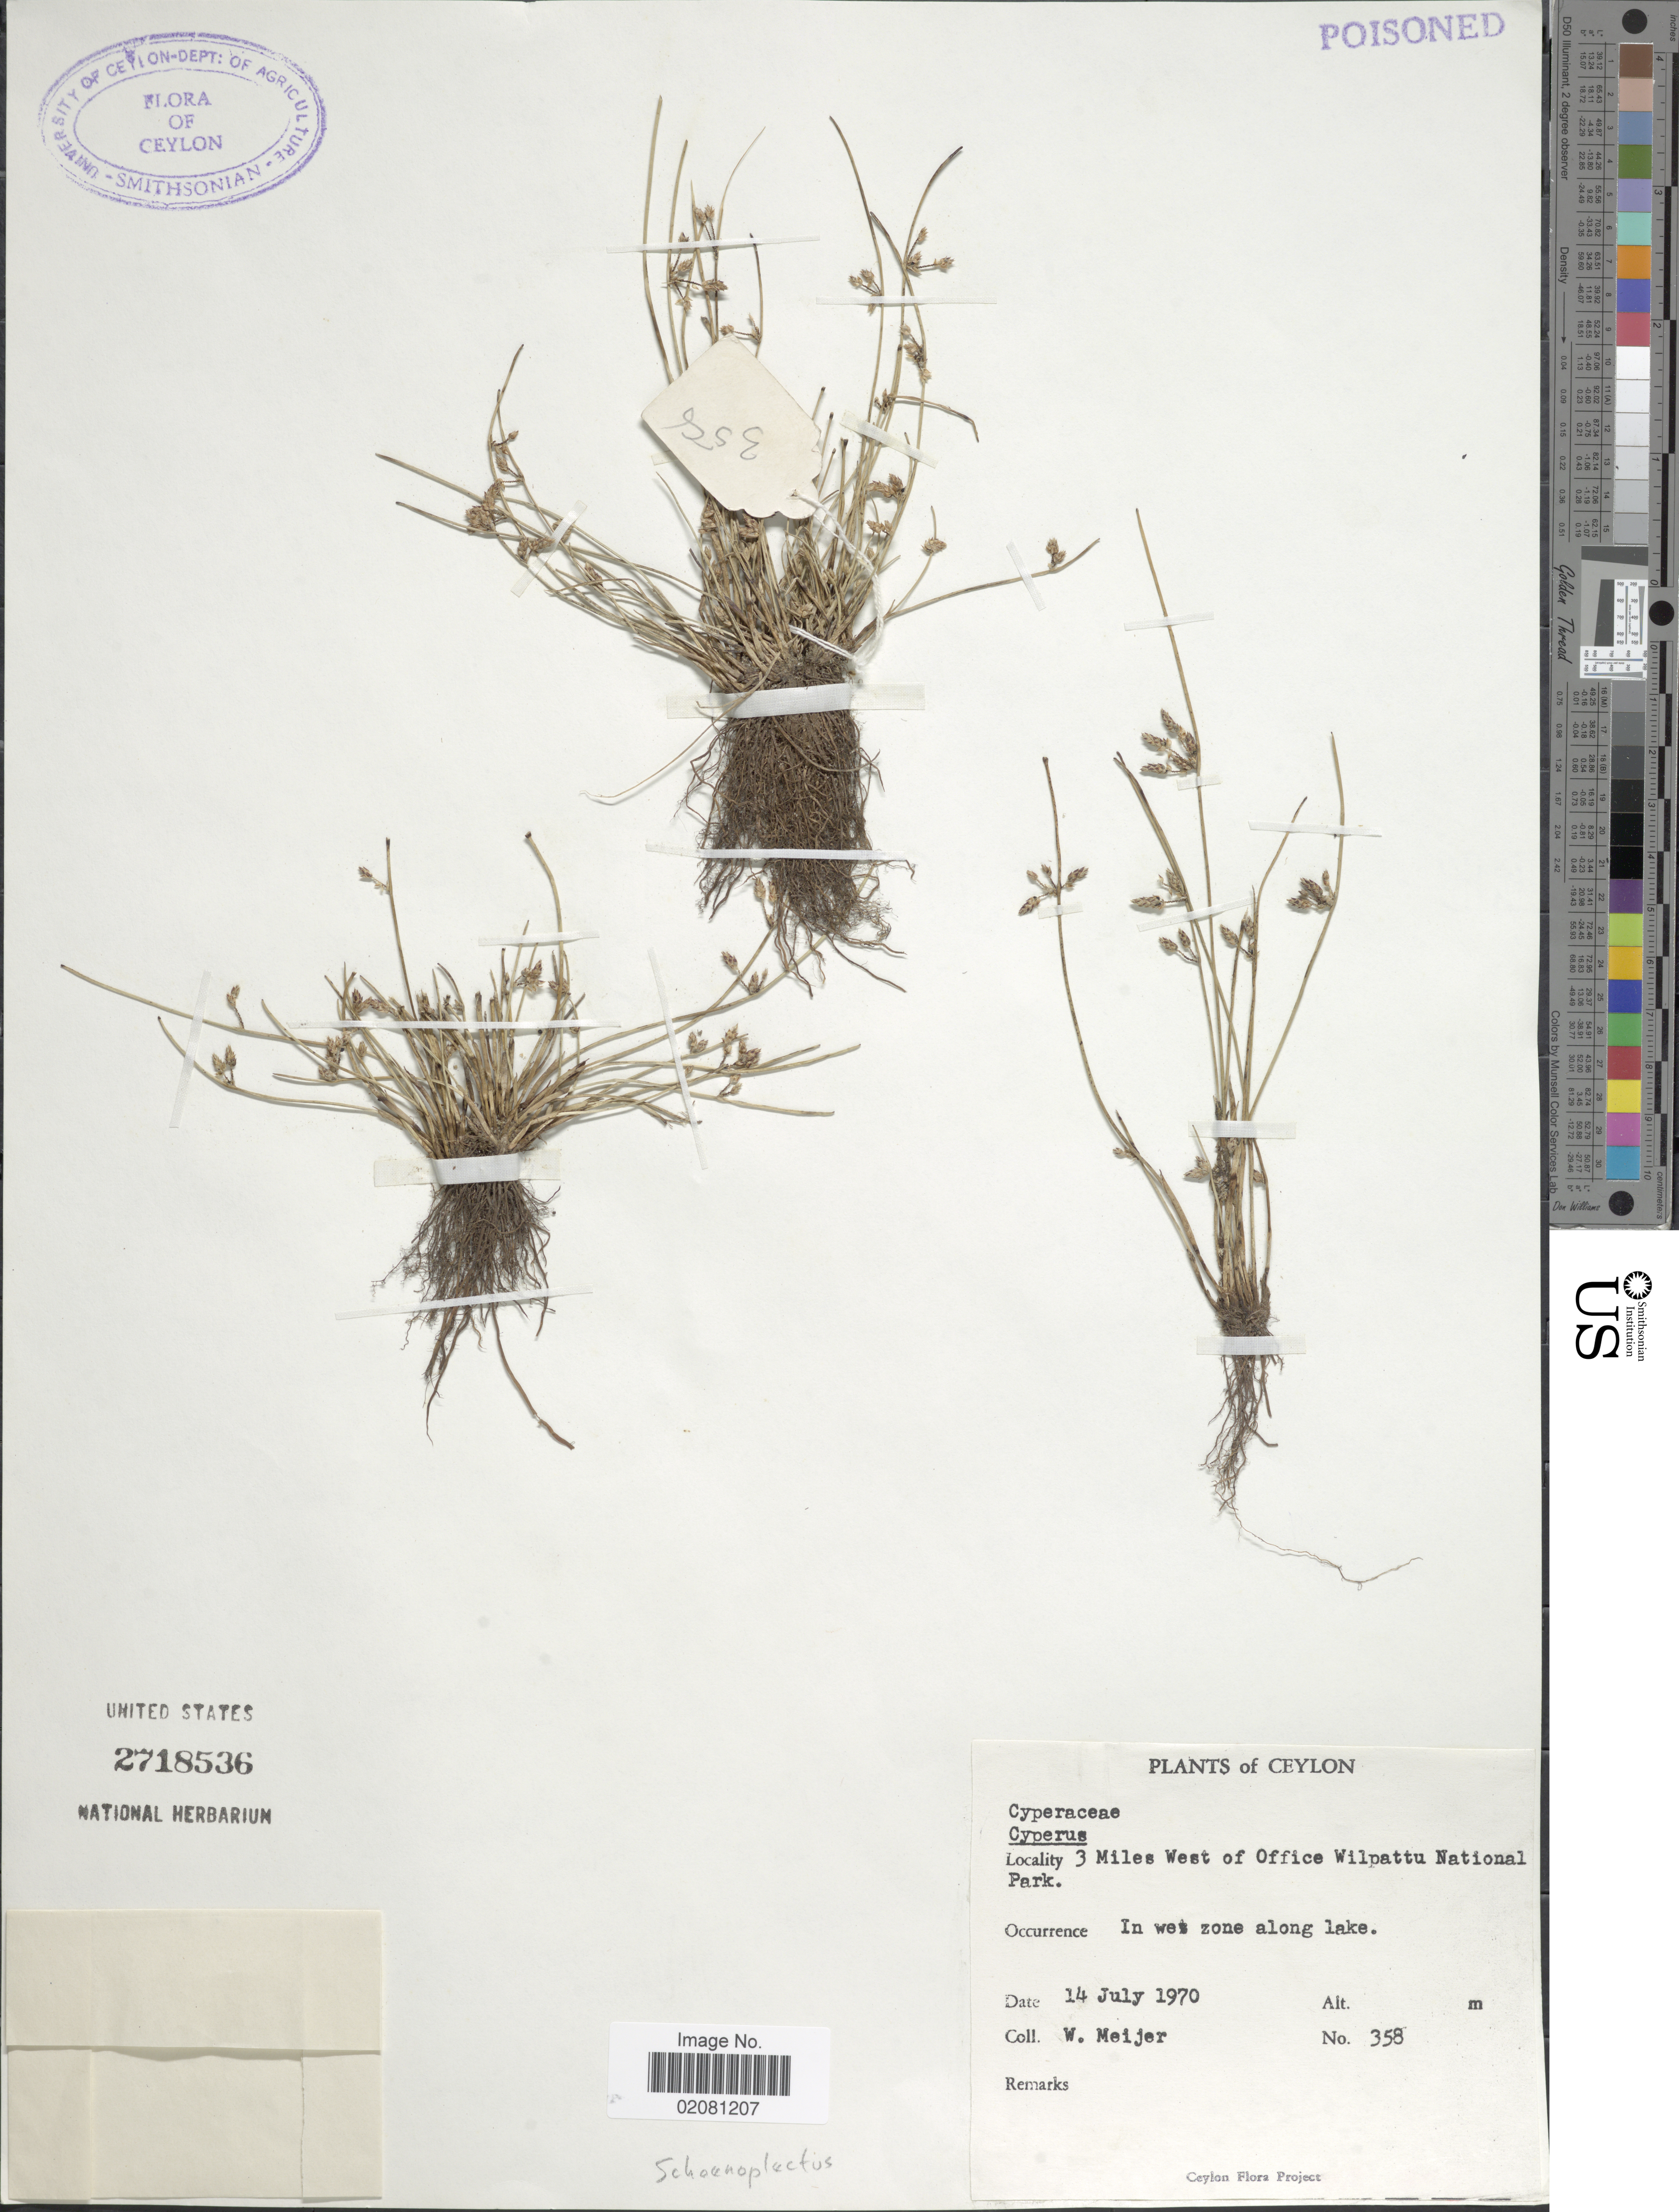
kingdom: Plantae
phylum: Tracheophyta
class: Liliopsida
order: Poales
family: Cyperaceae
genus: Schoenoplectus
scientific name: Schoenoplectus sp.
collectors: W. Meijer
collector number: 358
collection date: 1970-07-14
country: Sri Lanka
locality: Ceylon, 3 Miles West of Office Wilpattu National Park, in wet zones along park.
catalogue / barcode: US 2718536